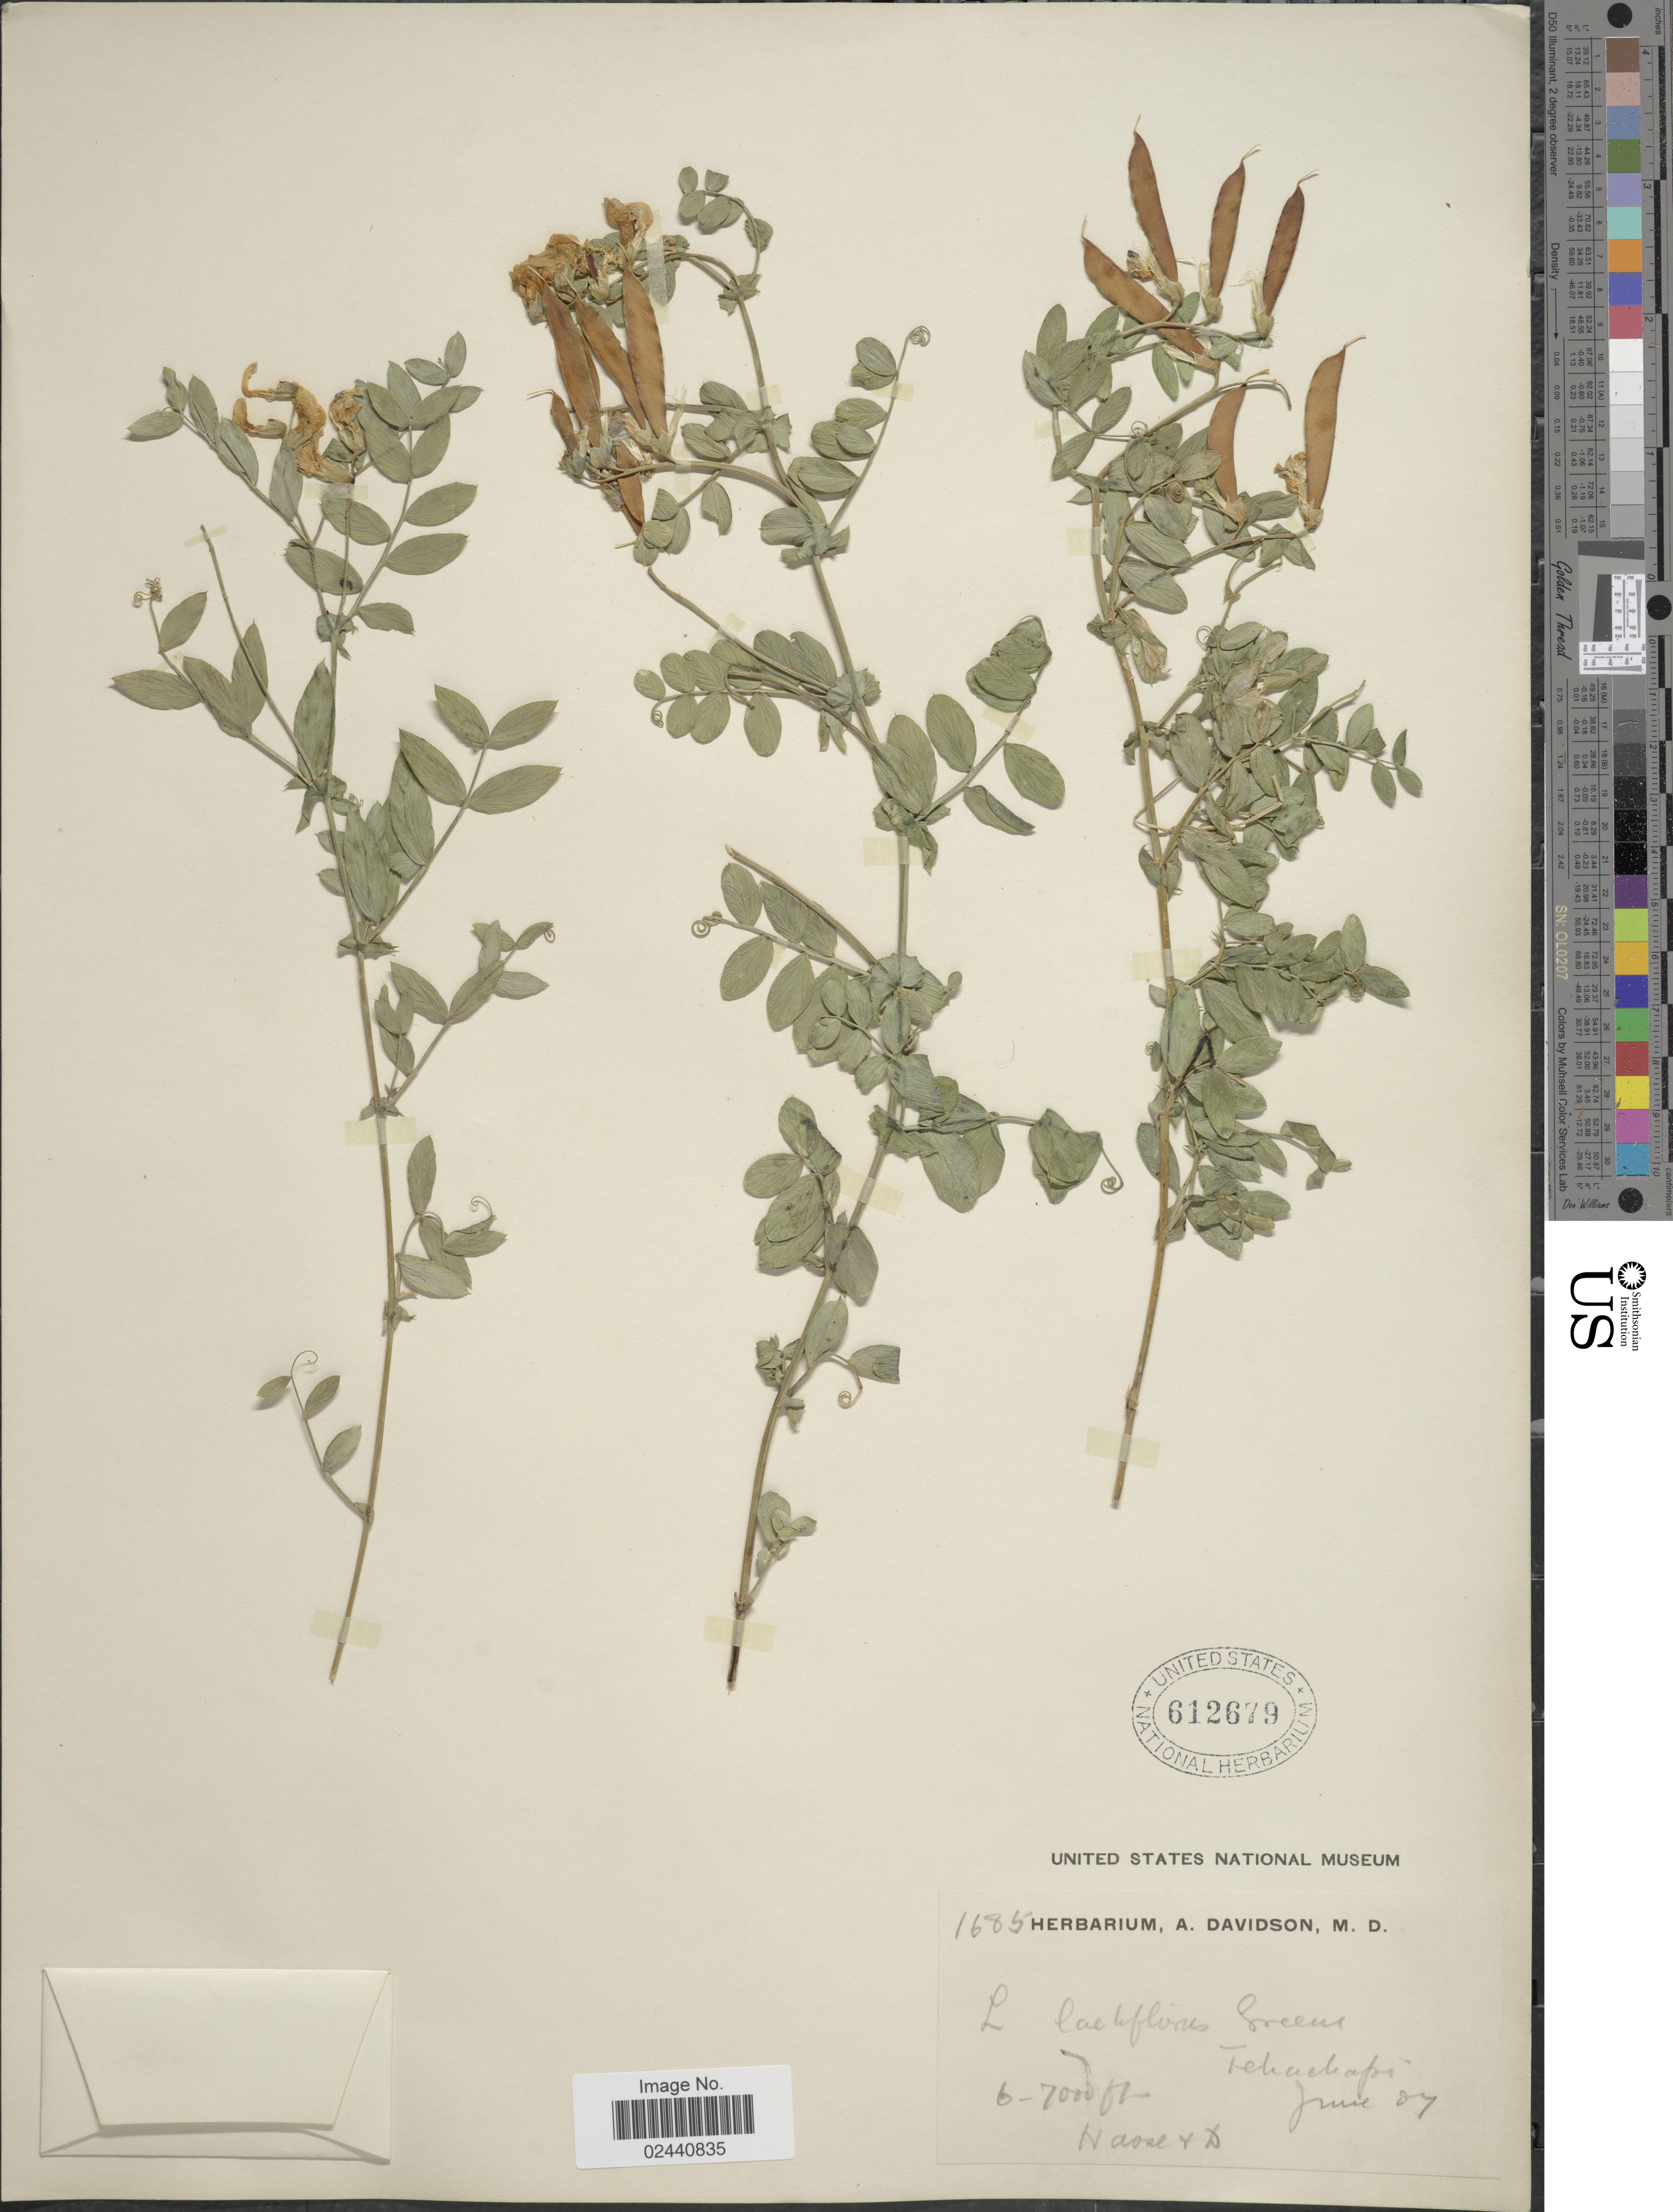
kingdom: Plantae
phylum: Tracheophyta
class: Magnoliopsida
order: Fabales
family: Fabaceae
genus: Lathyrus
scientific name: Lathyrus laetiflorus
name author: Greene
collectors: -. Hasse & A. Davidson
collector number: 1685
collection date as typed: Transcribed d/m/y: /6/7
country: United States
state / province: California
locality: Tehachapi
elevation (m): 1829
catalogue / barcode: US 612679